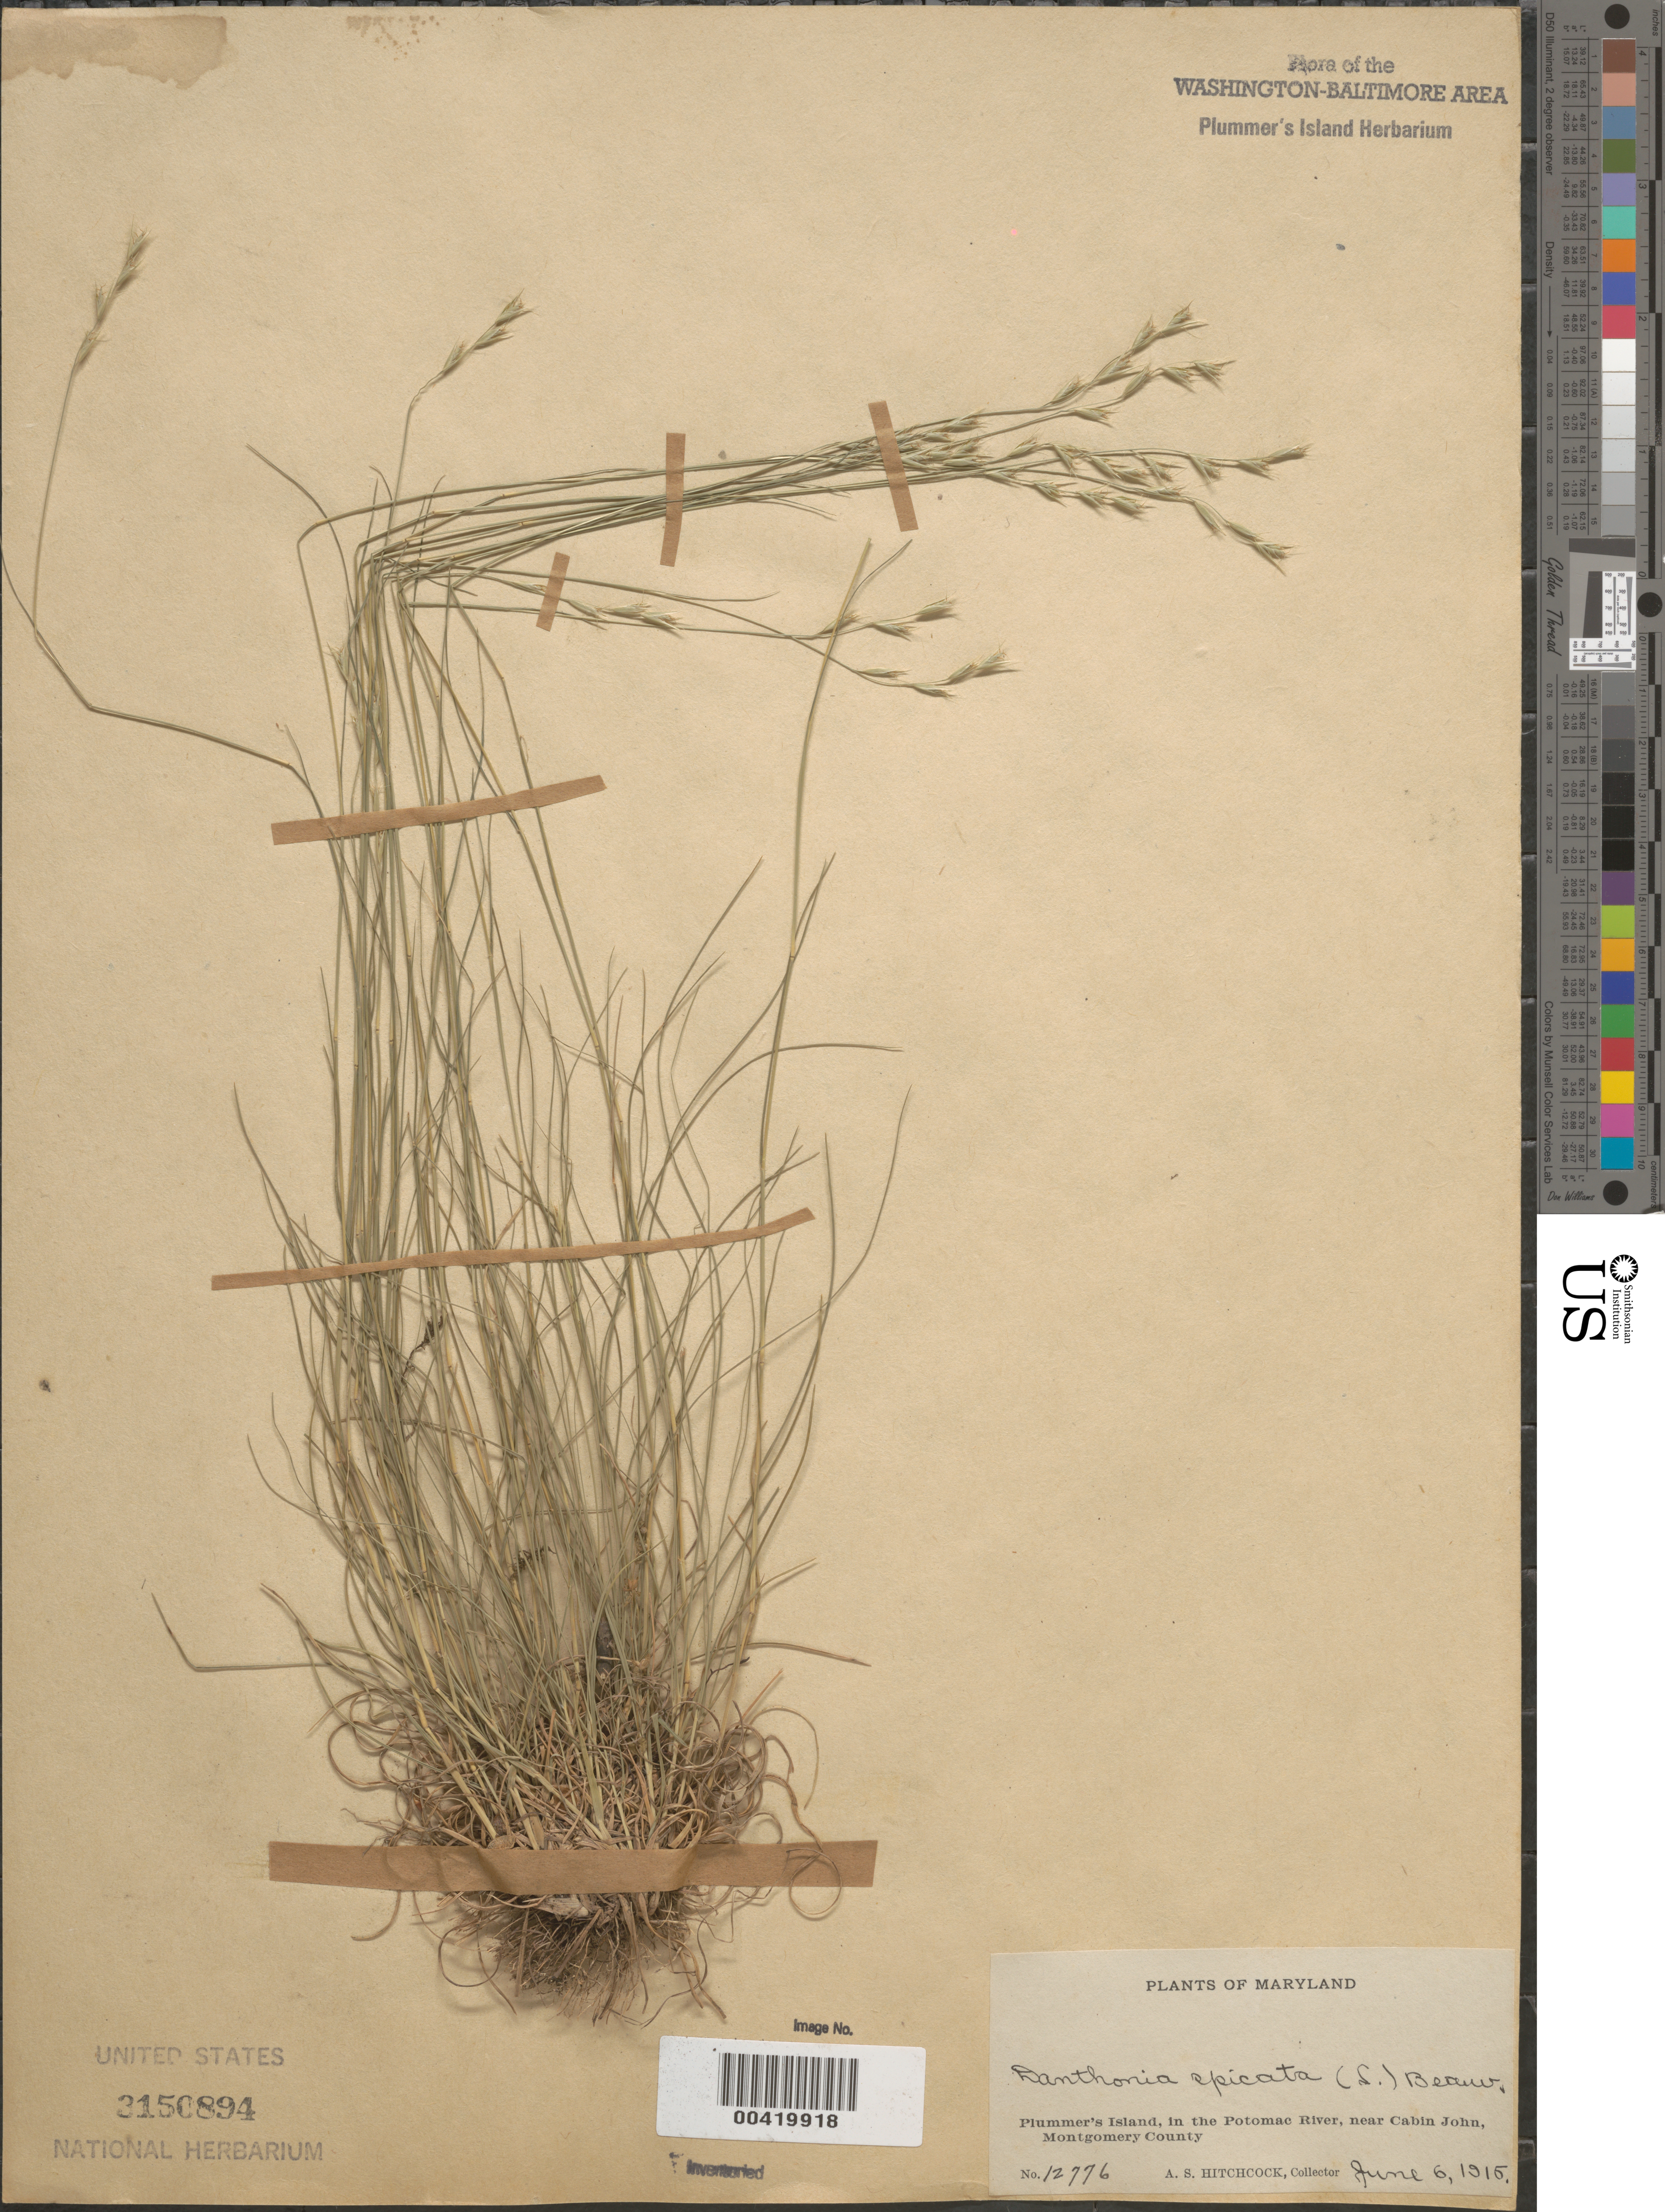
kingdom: Plantae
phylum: Tracheophyta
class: Liliopsida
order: Poales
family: Poaceae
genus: Danthonia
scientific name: Danthonia spicata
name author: (L.) P. Beauv. ex Roem. & Schult.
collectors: A. S. Hitchcock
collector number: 12776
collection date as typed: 06 Jun 1915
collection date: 1915-06-06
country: United States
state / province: Maryland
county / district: Montgomery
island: Plummers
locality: Plummer's Island C. & O. Canal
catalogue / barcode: US 3150894